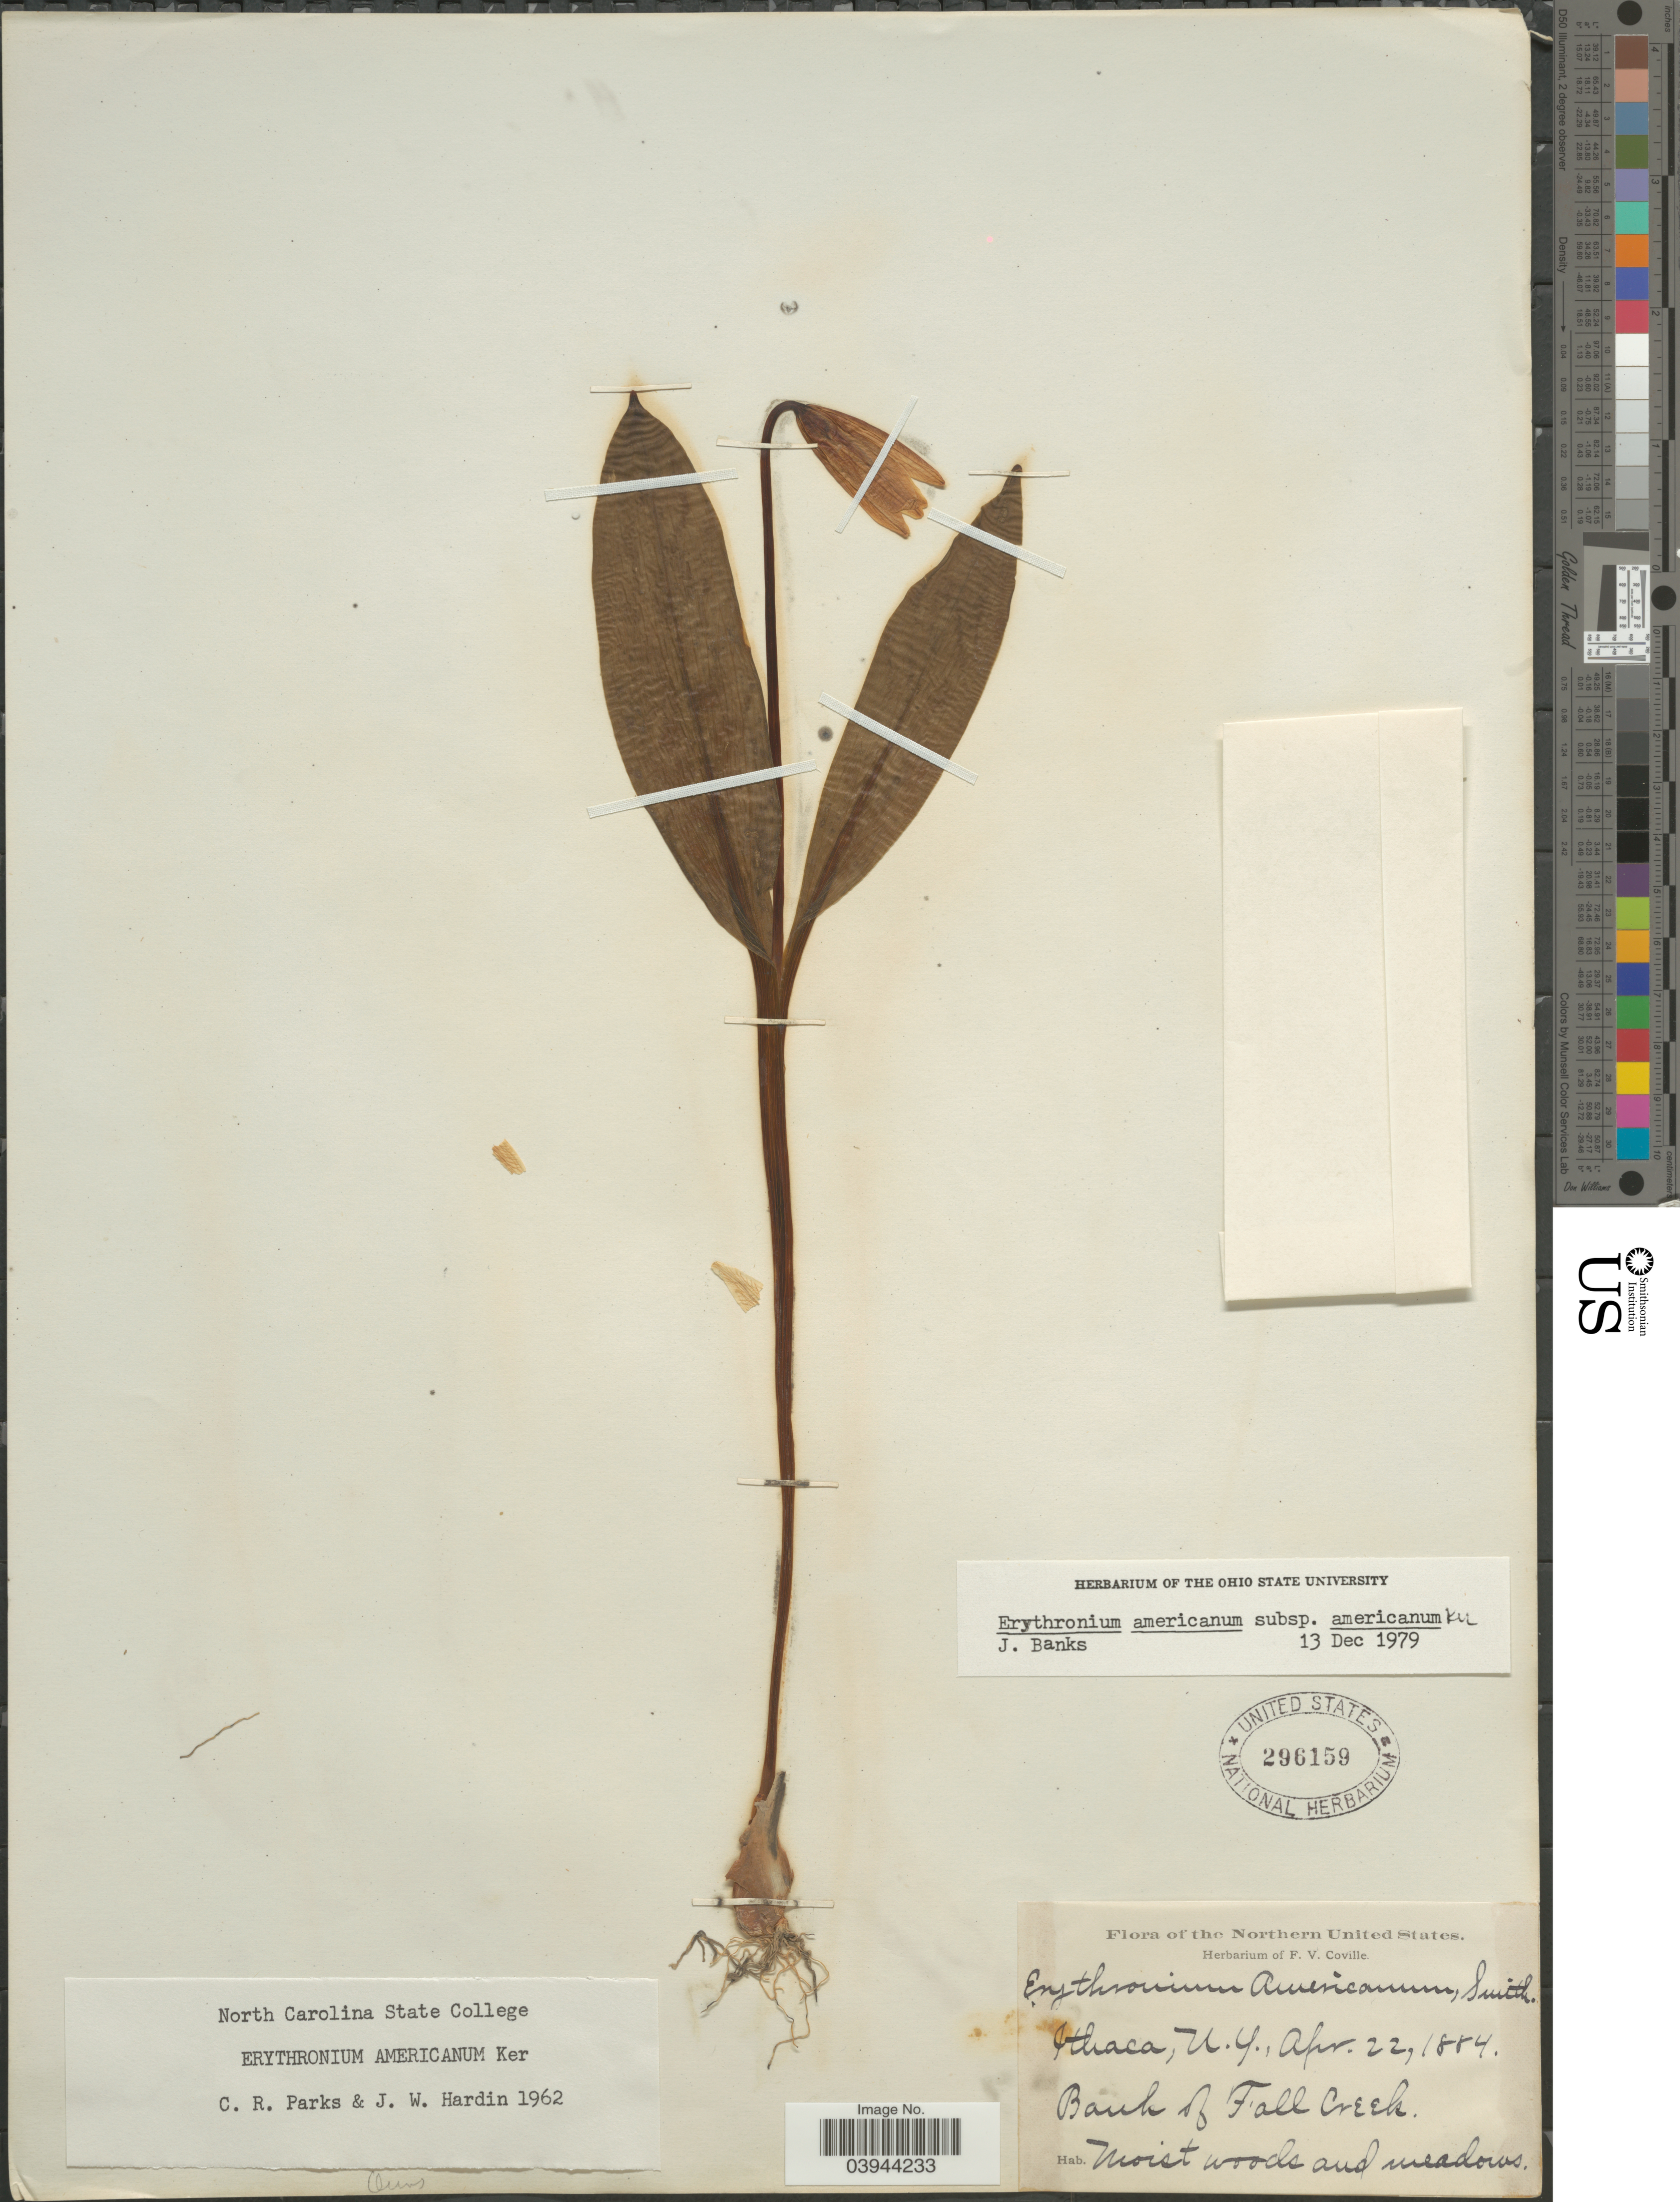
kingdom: Plantae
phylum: Tracheophyta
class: Liliopsida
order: Liliales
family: Liliaceae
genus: Erythronium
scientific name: Erythronium americanum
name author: Ker Gawl.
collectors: ex herb. F. V. Coville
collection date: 1884-04-22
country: United States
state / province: New York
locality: Northern United States. Ithaca. Bank of Fall Creek.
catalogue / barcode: US 296159